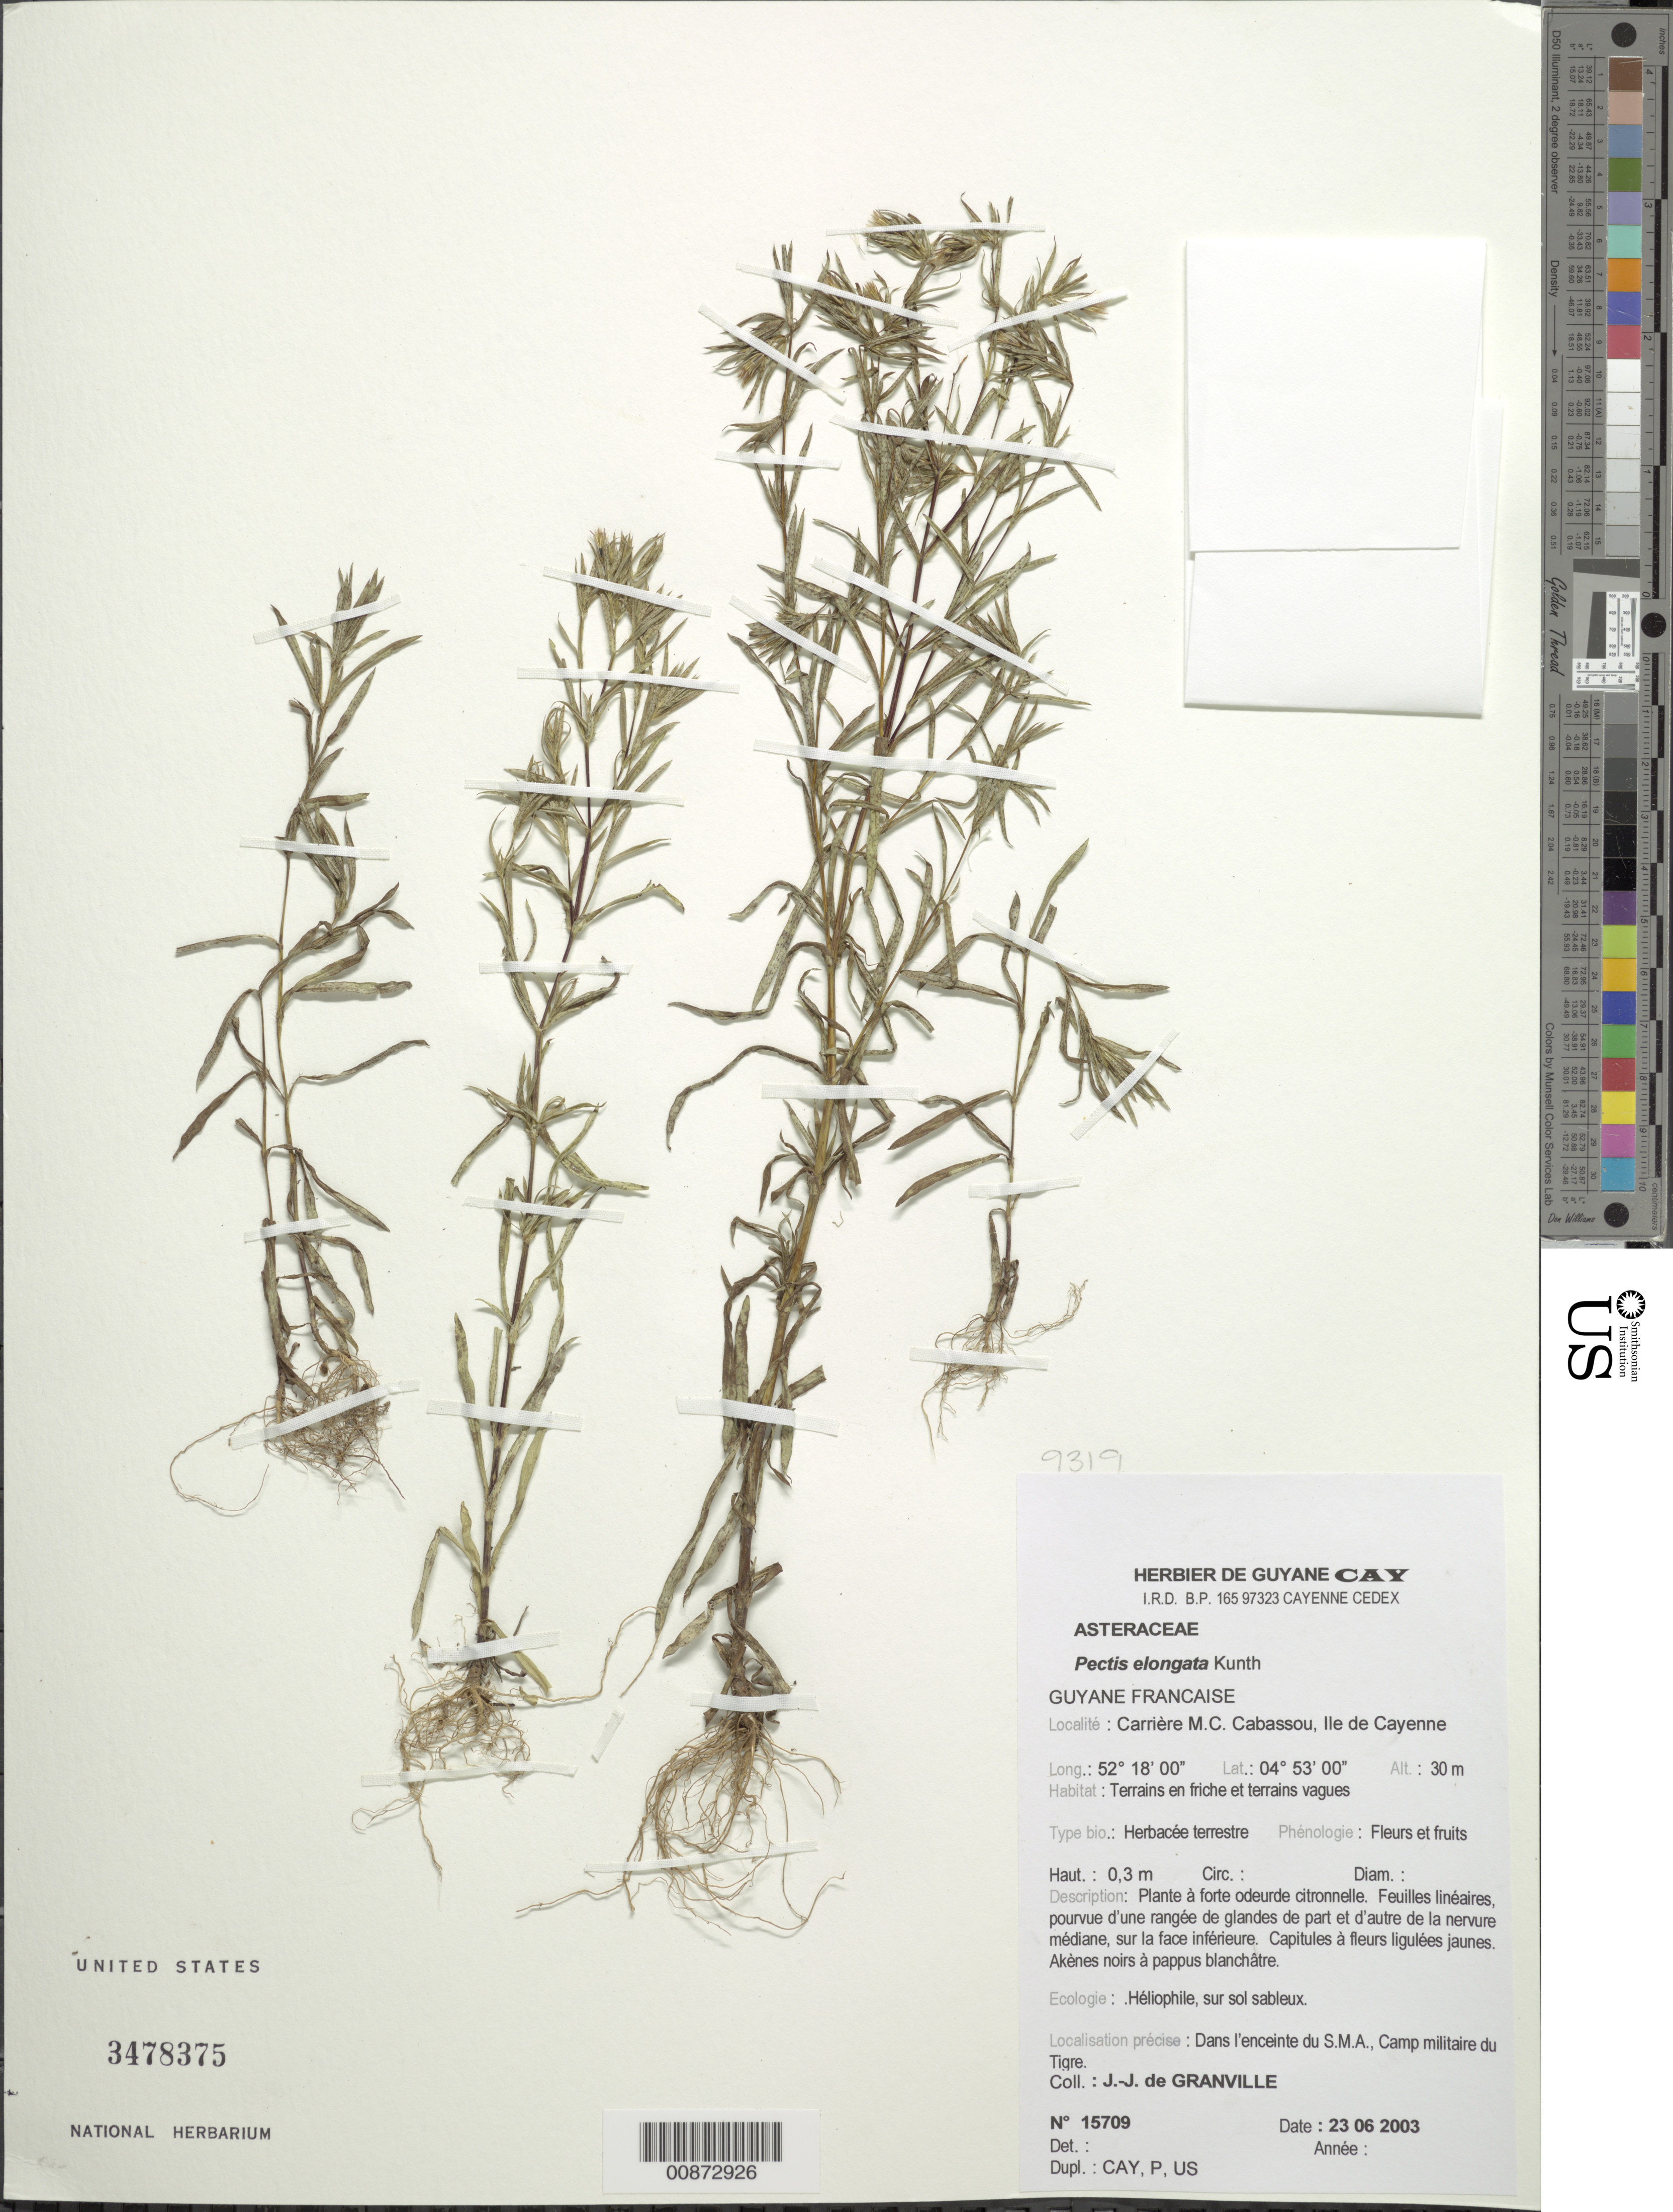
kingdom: Plantae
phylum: Tracheophyta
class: Magnoliopsida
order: Asterales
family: Asteraceae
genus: Pectis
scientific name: Pectis elongata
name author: Kunth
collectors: J.-J. de Granville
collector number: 15709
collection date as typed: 23-Jun-03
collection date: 2003-06-23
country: French Guiana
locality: Carriere M.C. Cabassou, Ile de Cayenne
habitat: Terrains en friche et terrains vagues; heliophile, sur sol sableux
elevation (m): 30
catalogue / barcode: US 3478375